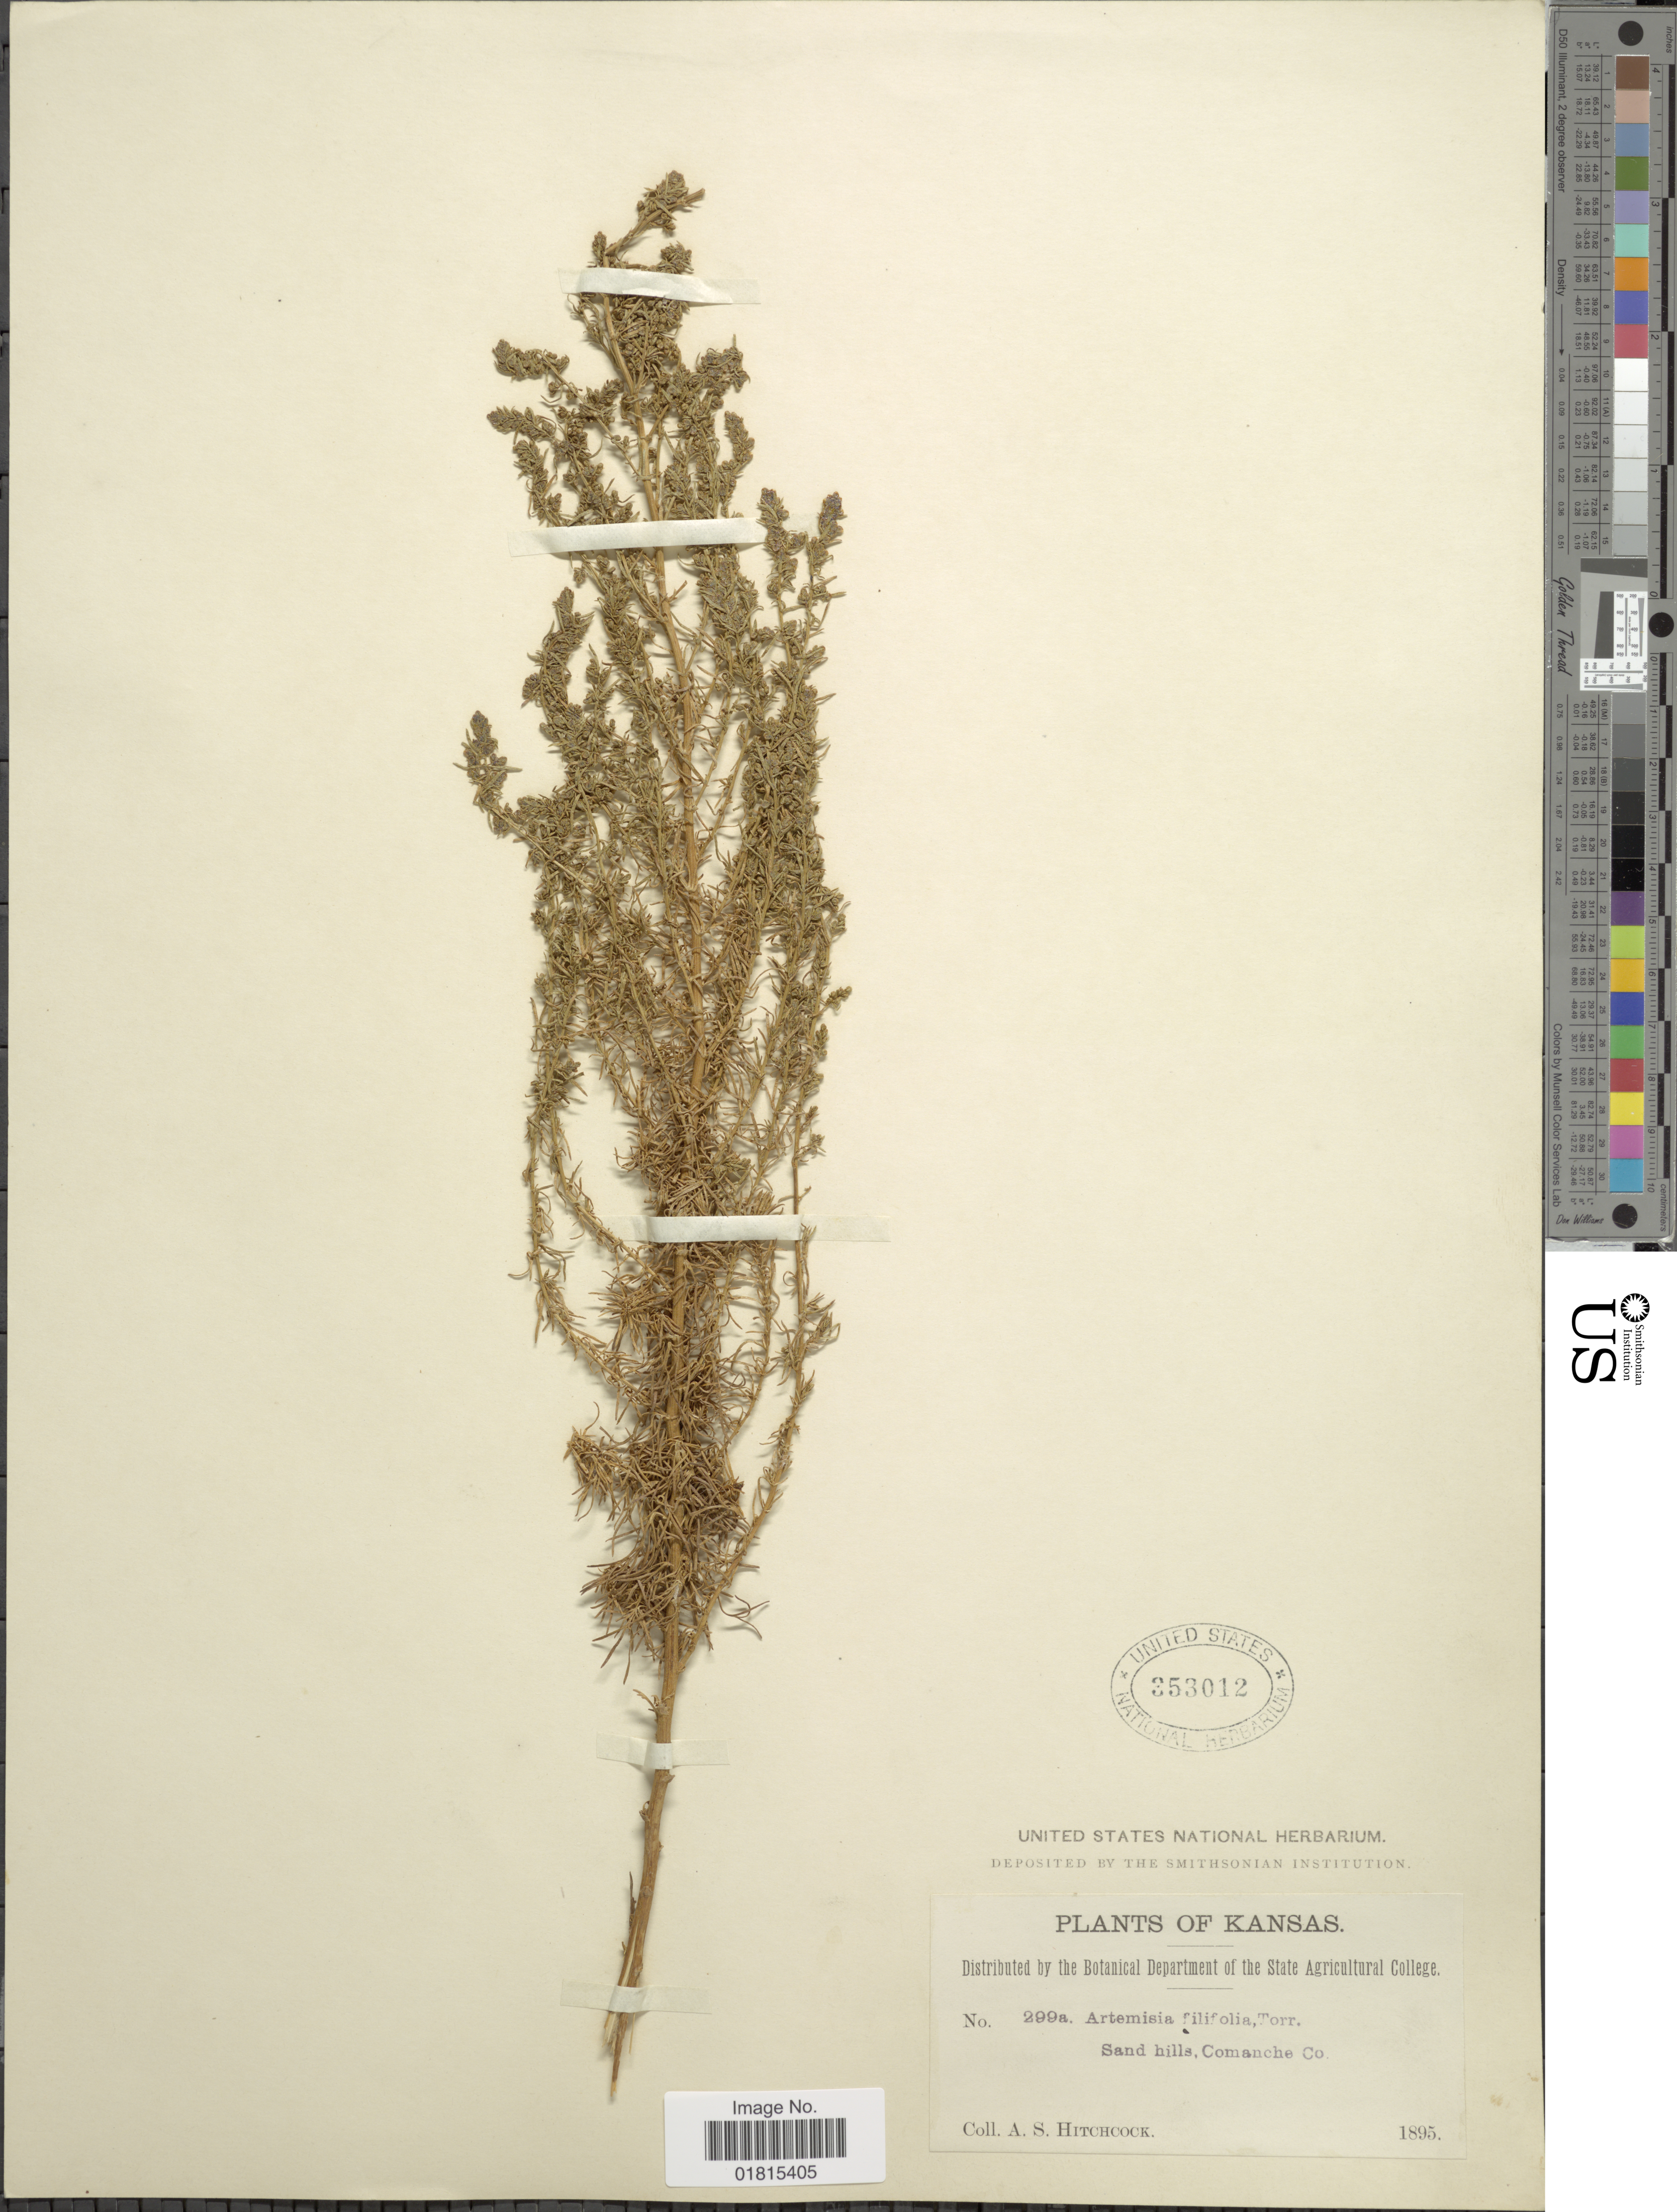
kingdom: Plantae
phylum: Tracheophyta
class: Magnoliopsida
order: Asterales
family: Asteraceae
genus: Artemisia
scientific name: Artemisia filifolia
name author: Torr.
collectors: A. S. Hitchcock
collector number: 299a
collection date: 1895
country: United States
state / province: Kansas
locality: Sand hills, Comanche Co.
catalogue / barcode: US 353012